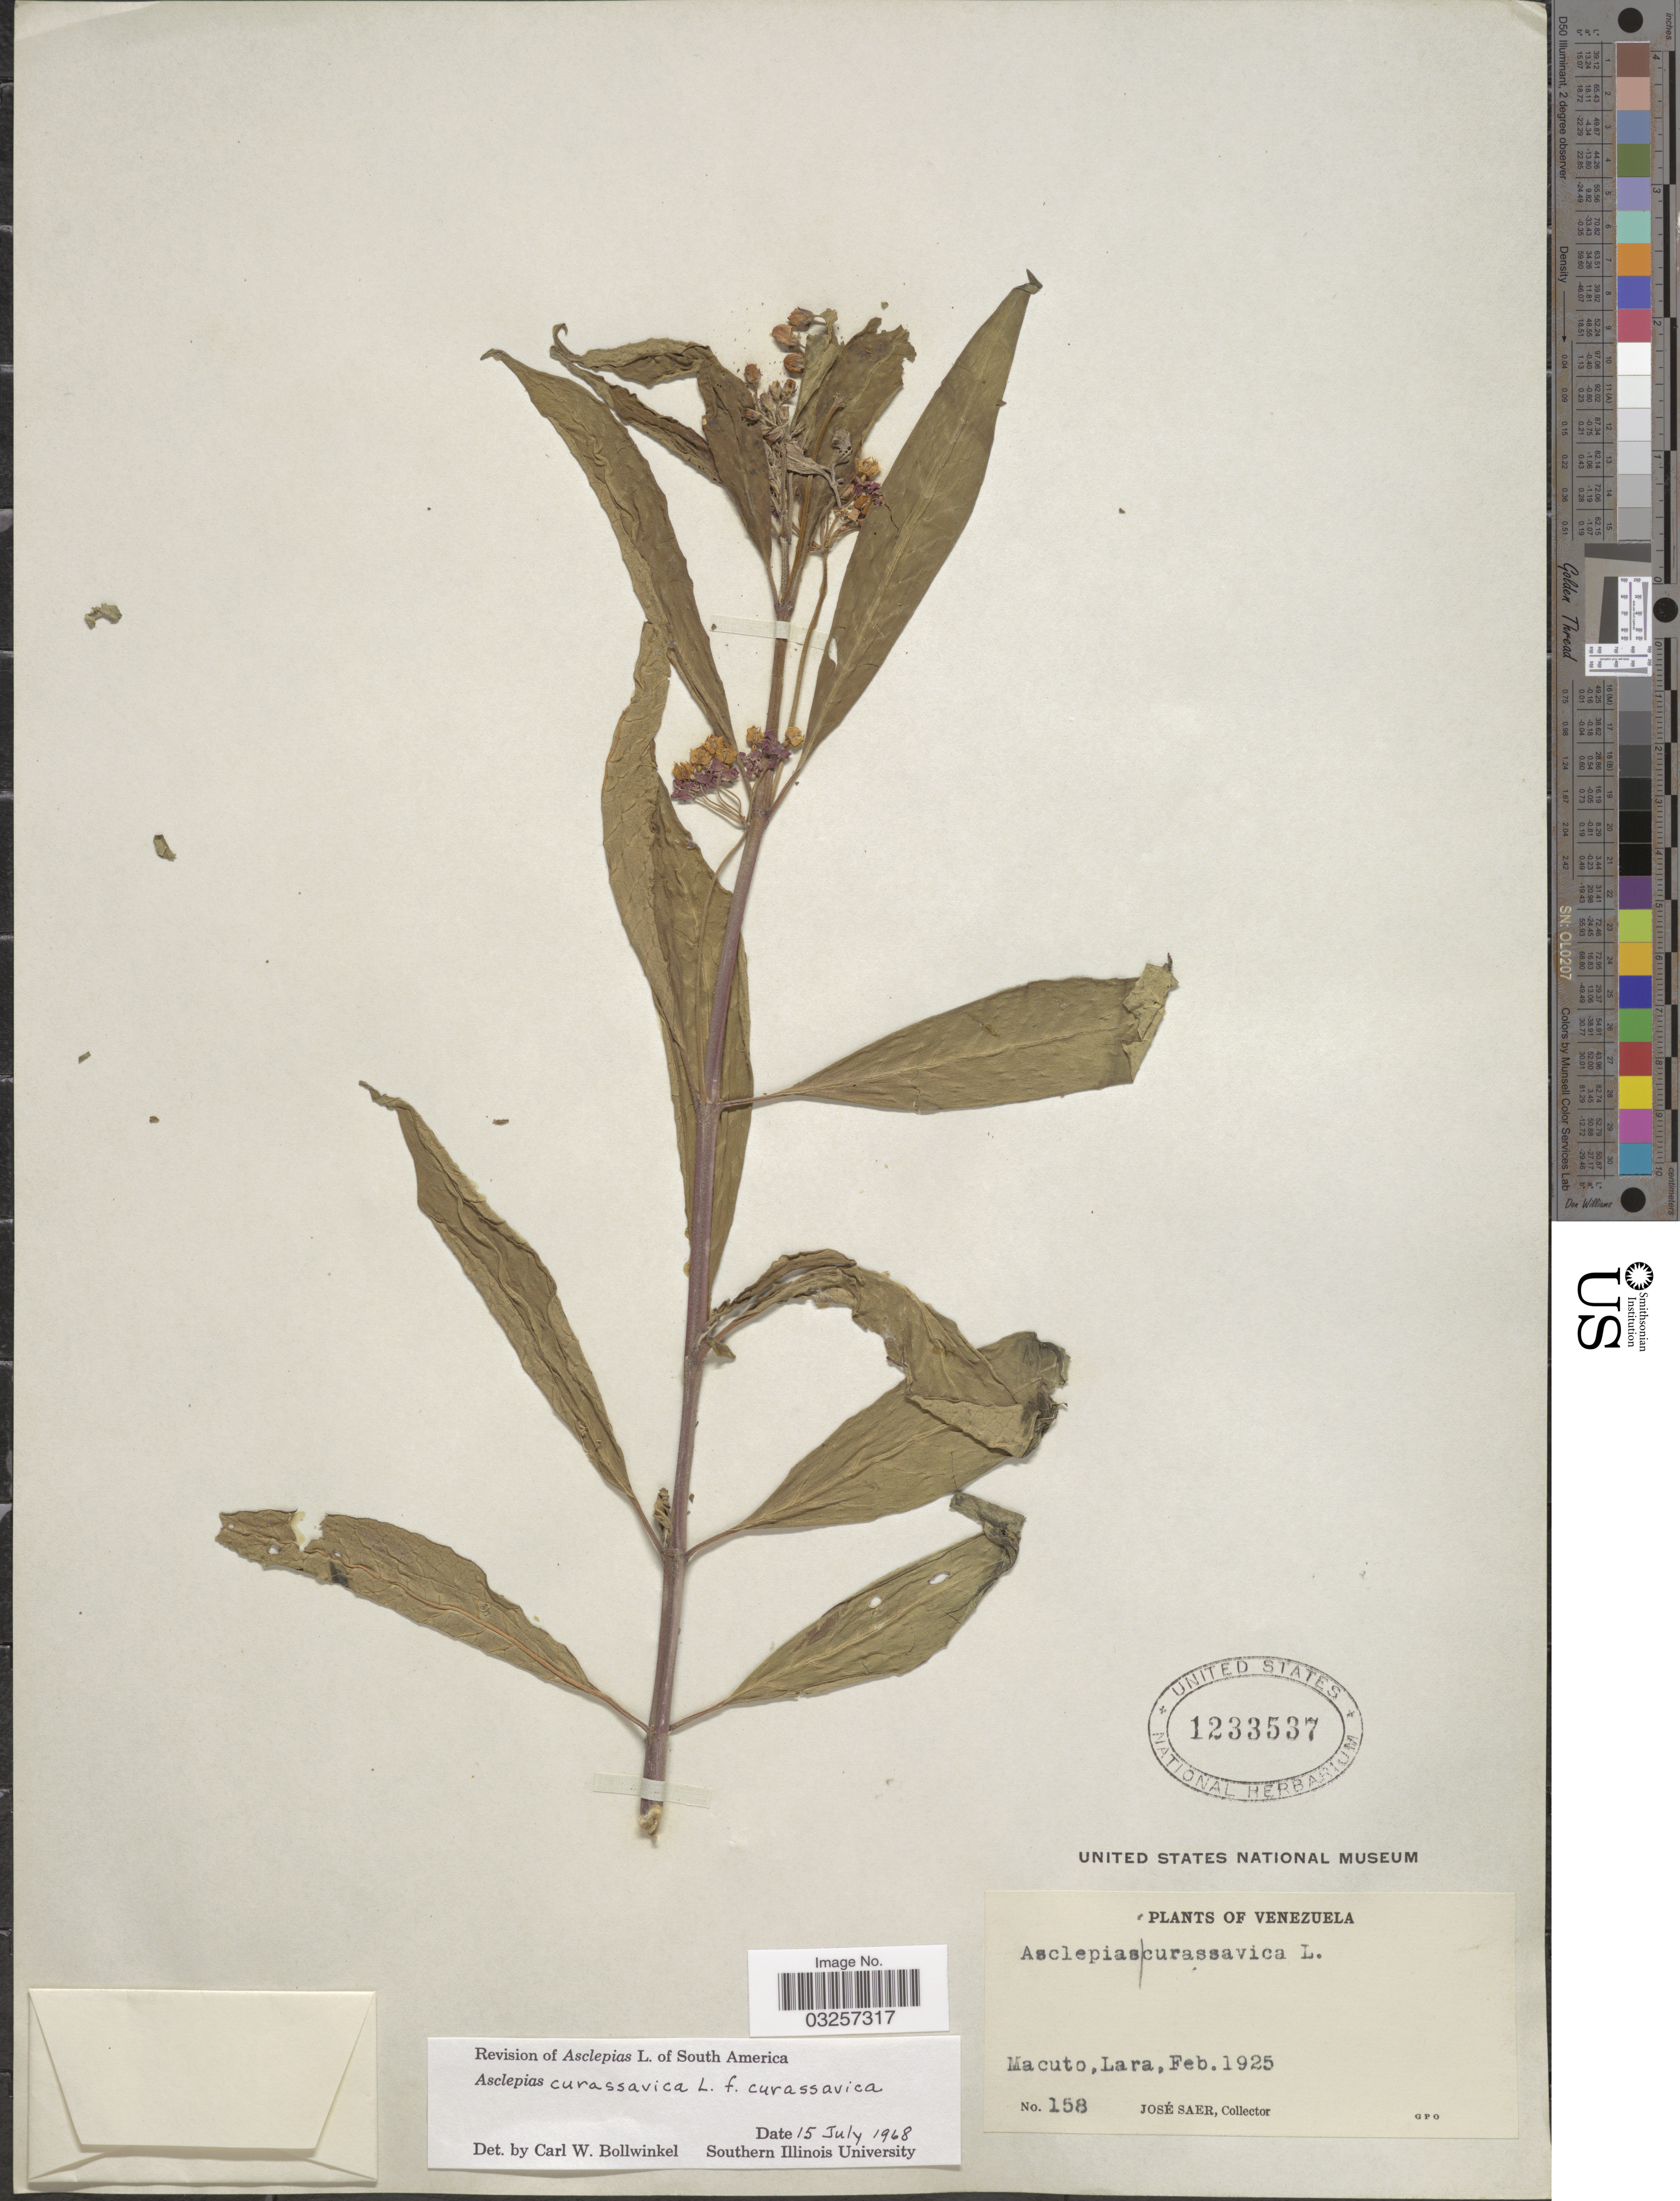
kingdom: Plantae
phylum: Tracheophyta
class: Magnoliopsida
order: Gentianales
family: Apocynaceae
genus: Asclepias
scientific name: Asclepias curassavica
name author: L.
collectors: J. Saer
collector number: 158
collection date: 1925-02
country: Venezuela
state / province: Lara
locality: Macuto.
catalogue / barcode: US 1233537